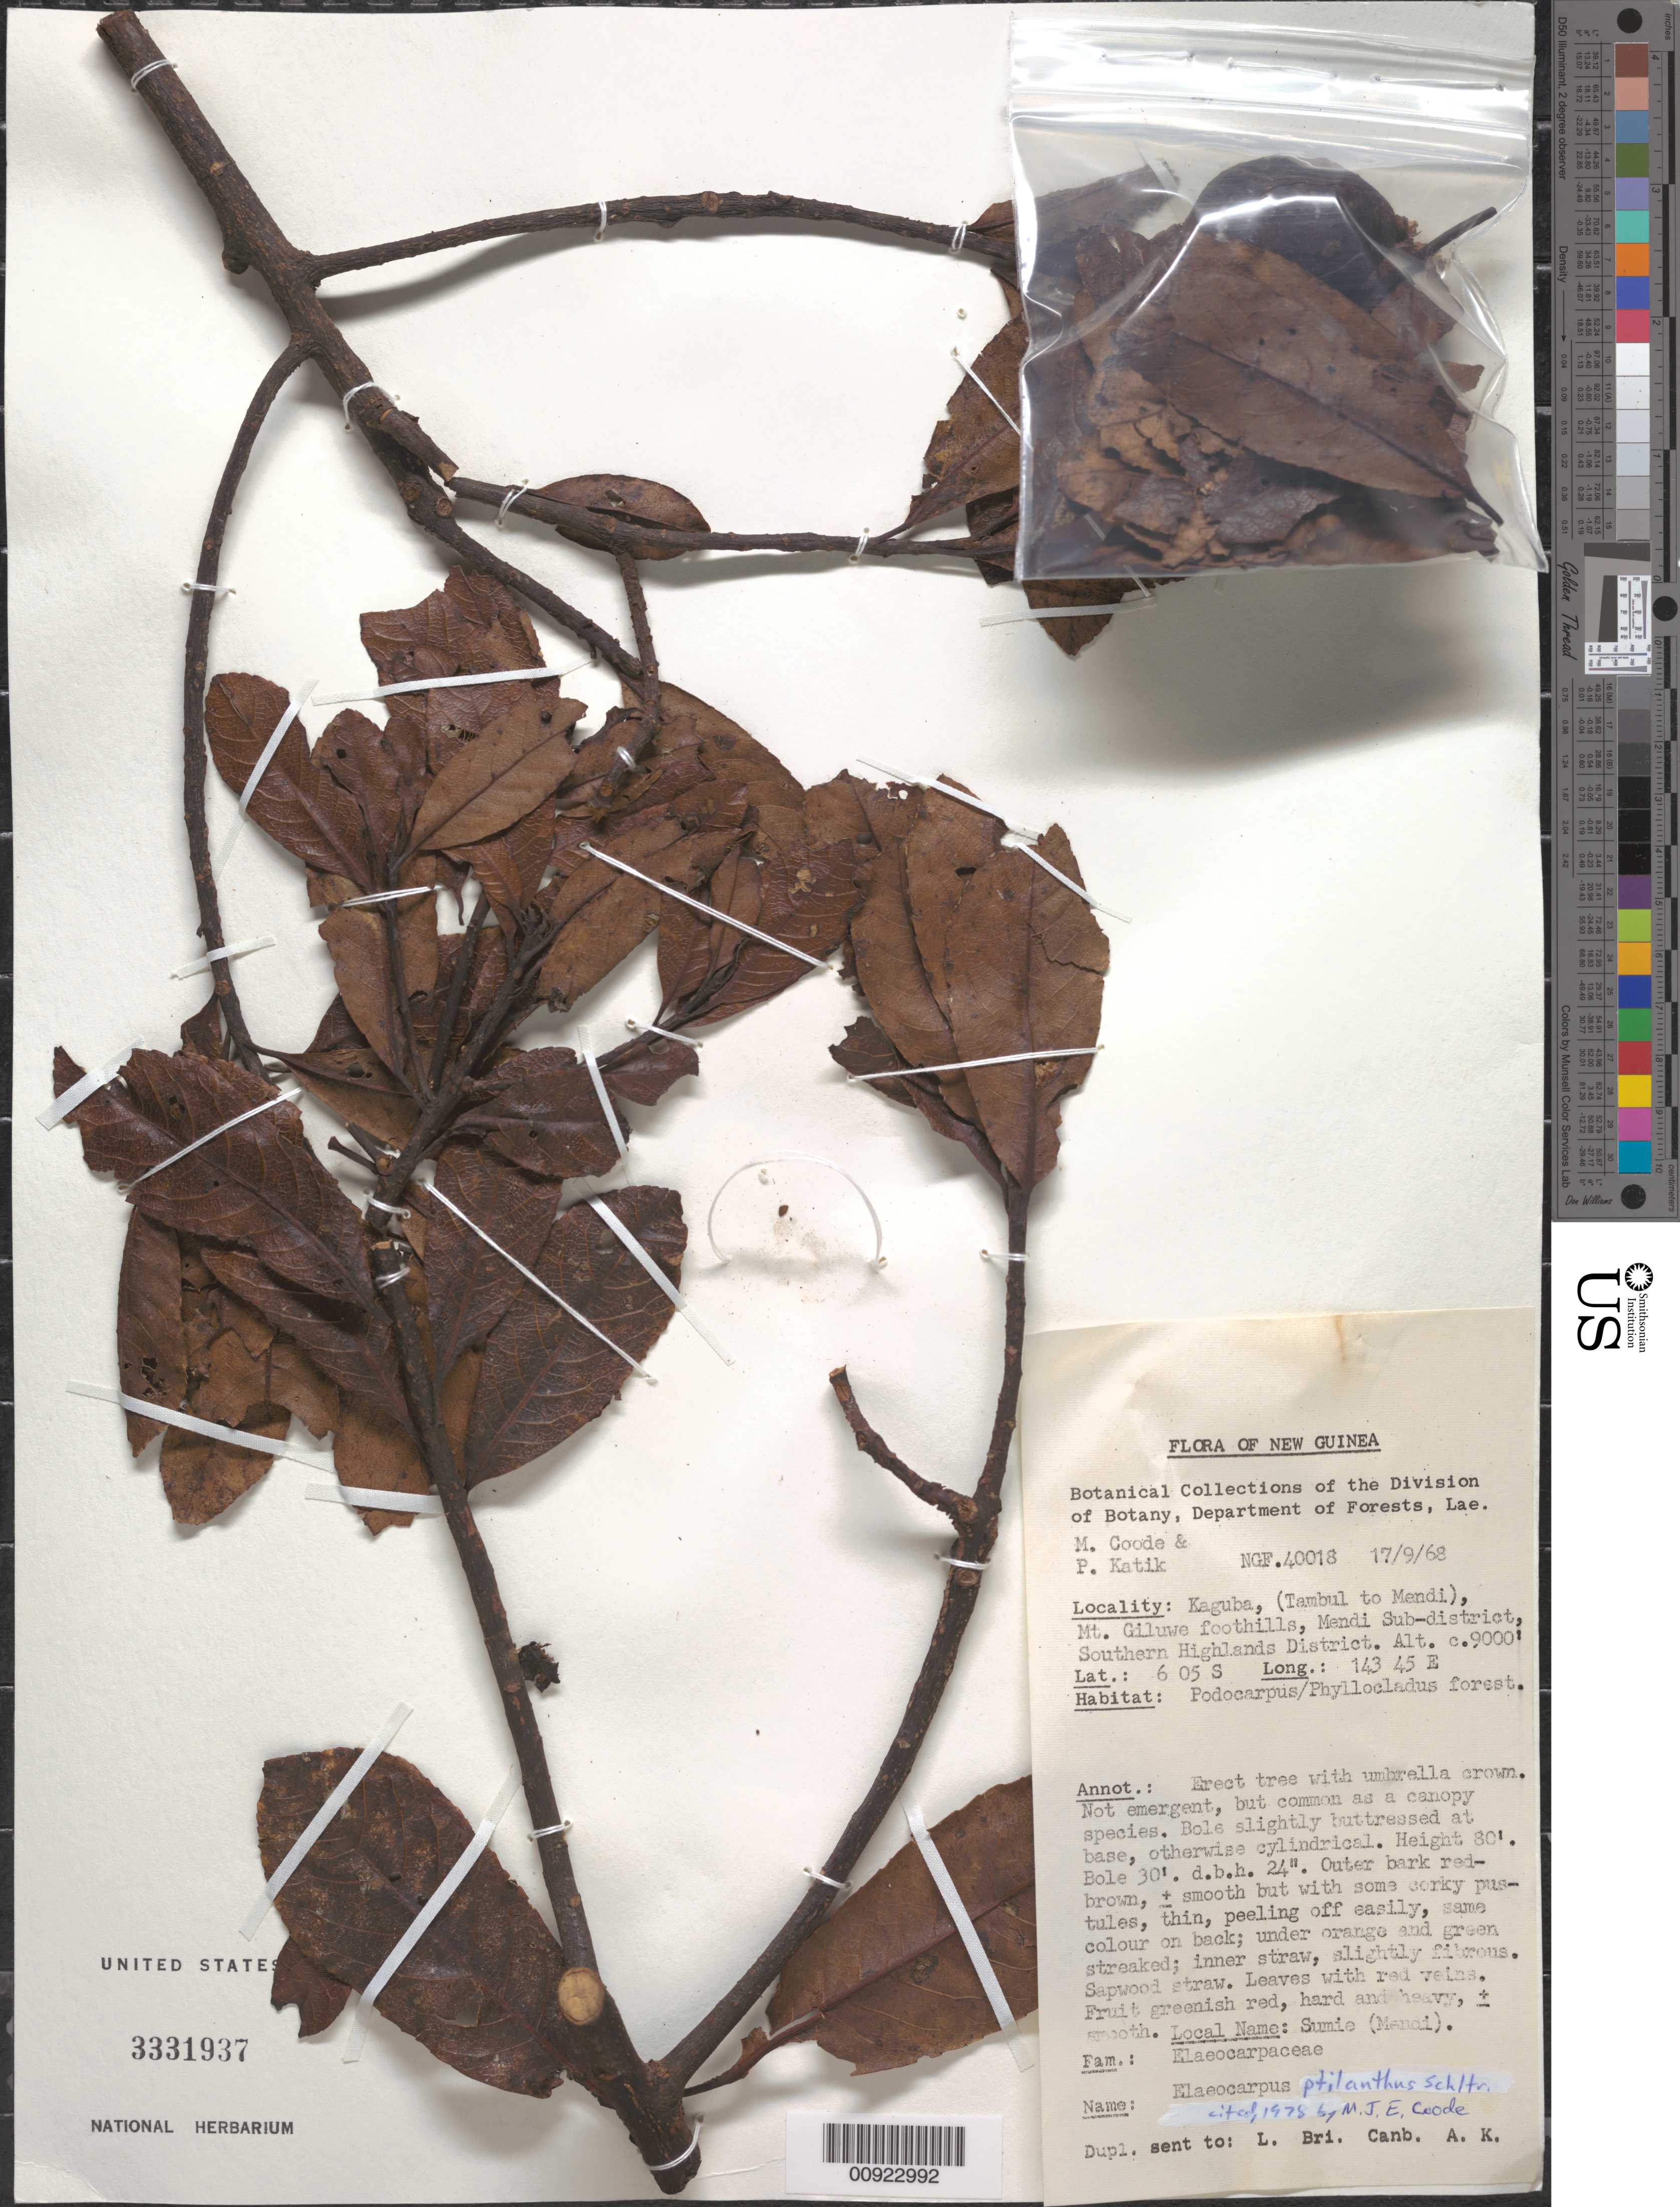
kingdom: Plantae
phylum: Tracheophyta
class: Magnoliopsida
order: Oxalidales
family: Elaeocarpaceae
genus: Elaeocarpus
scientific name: Elaeocarpus ptilanthus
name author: Schltr.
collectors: M. J. E. Coode & P. Katik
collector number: NGF 40018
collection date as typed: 17 Sep 1968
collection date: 1968-09-17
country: Papua New Guinea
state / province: Southern Highlands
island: New Guinea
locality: Kaguba, (Tamul to Mendi), Mt. Giluwe foothills, Mendi Sub-district, Southern Highlands District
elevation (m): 2743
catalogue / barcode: US 3331937